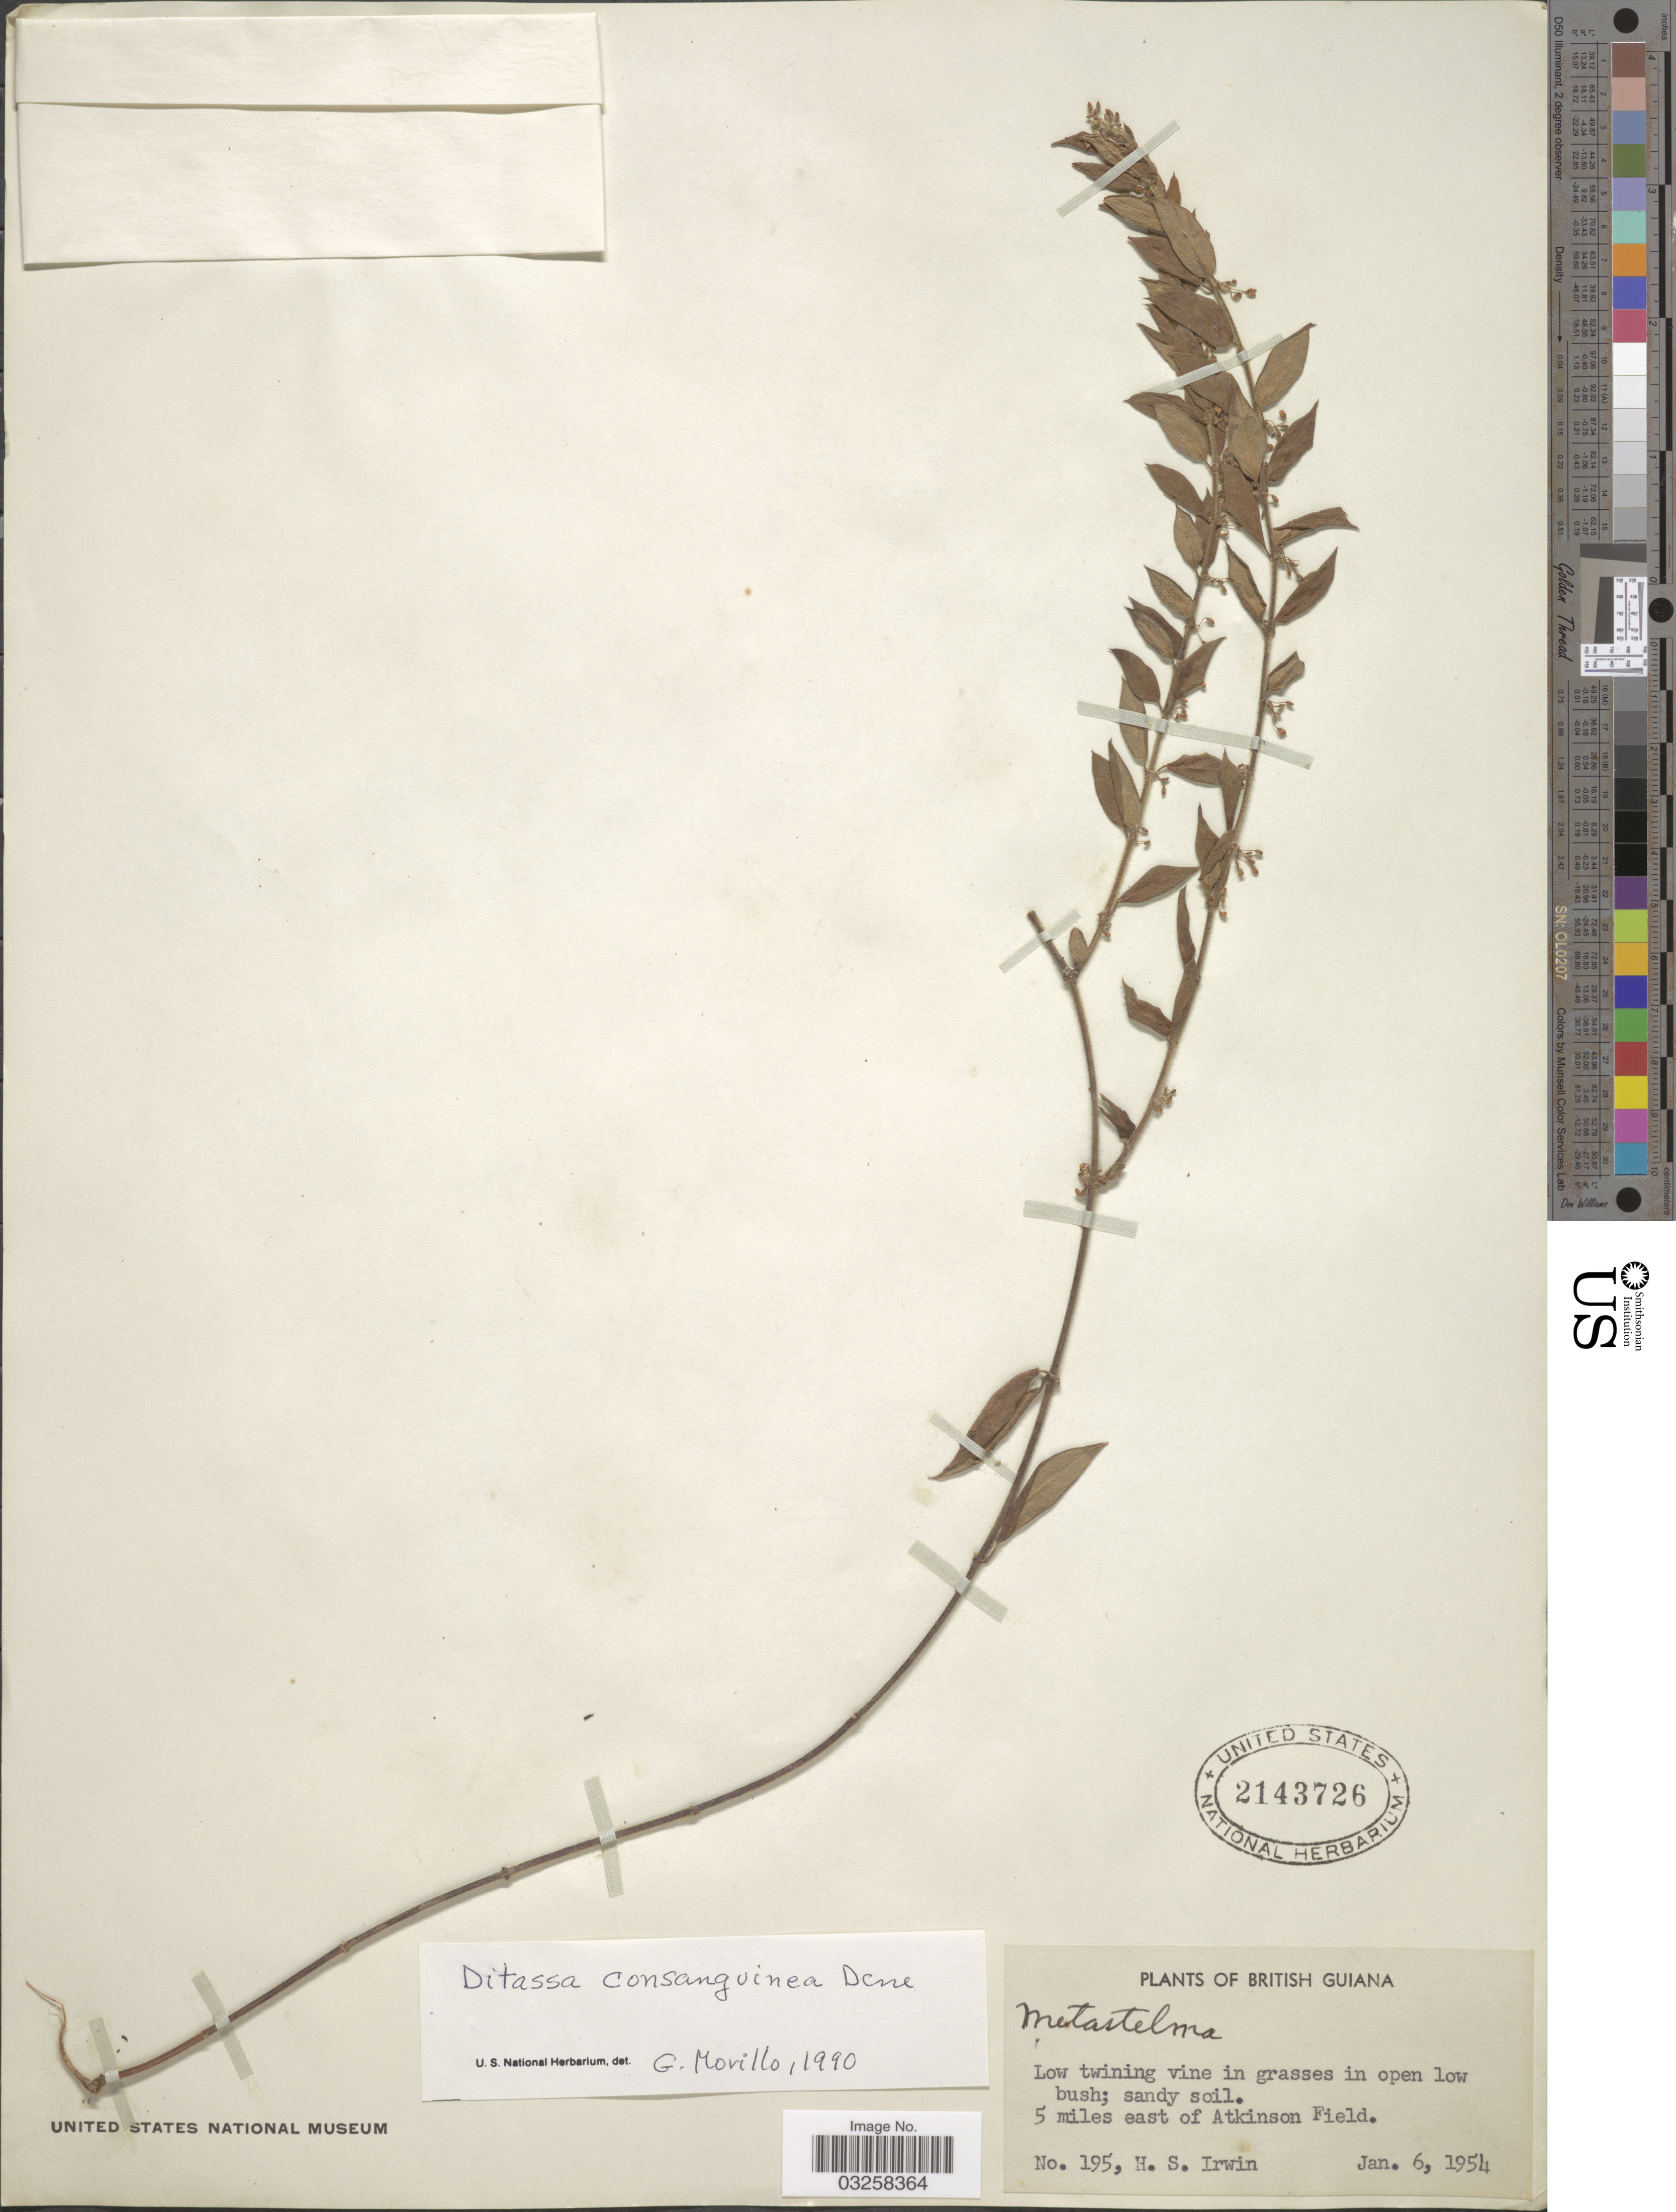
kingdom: Plantae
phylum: Tracheophyta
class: Magnoliopsida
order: Gentianales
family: Apocynaceae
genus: Ditassa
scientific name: Ditassa consanguinea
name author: Decne.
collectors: H. Irwin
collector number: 195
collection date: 1954-01-06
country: Guyana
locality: British Guiana, 5 miles east of Atkinson Field.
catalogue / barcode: US 2143726